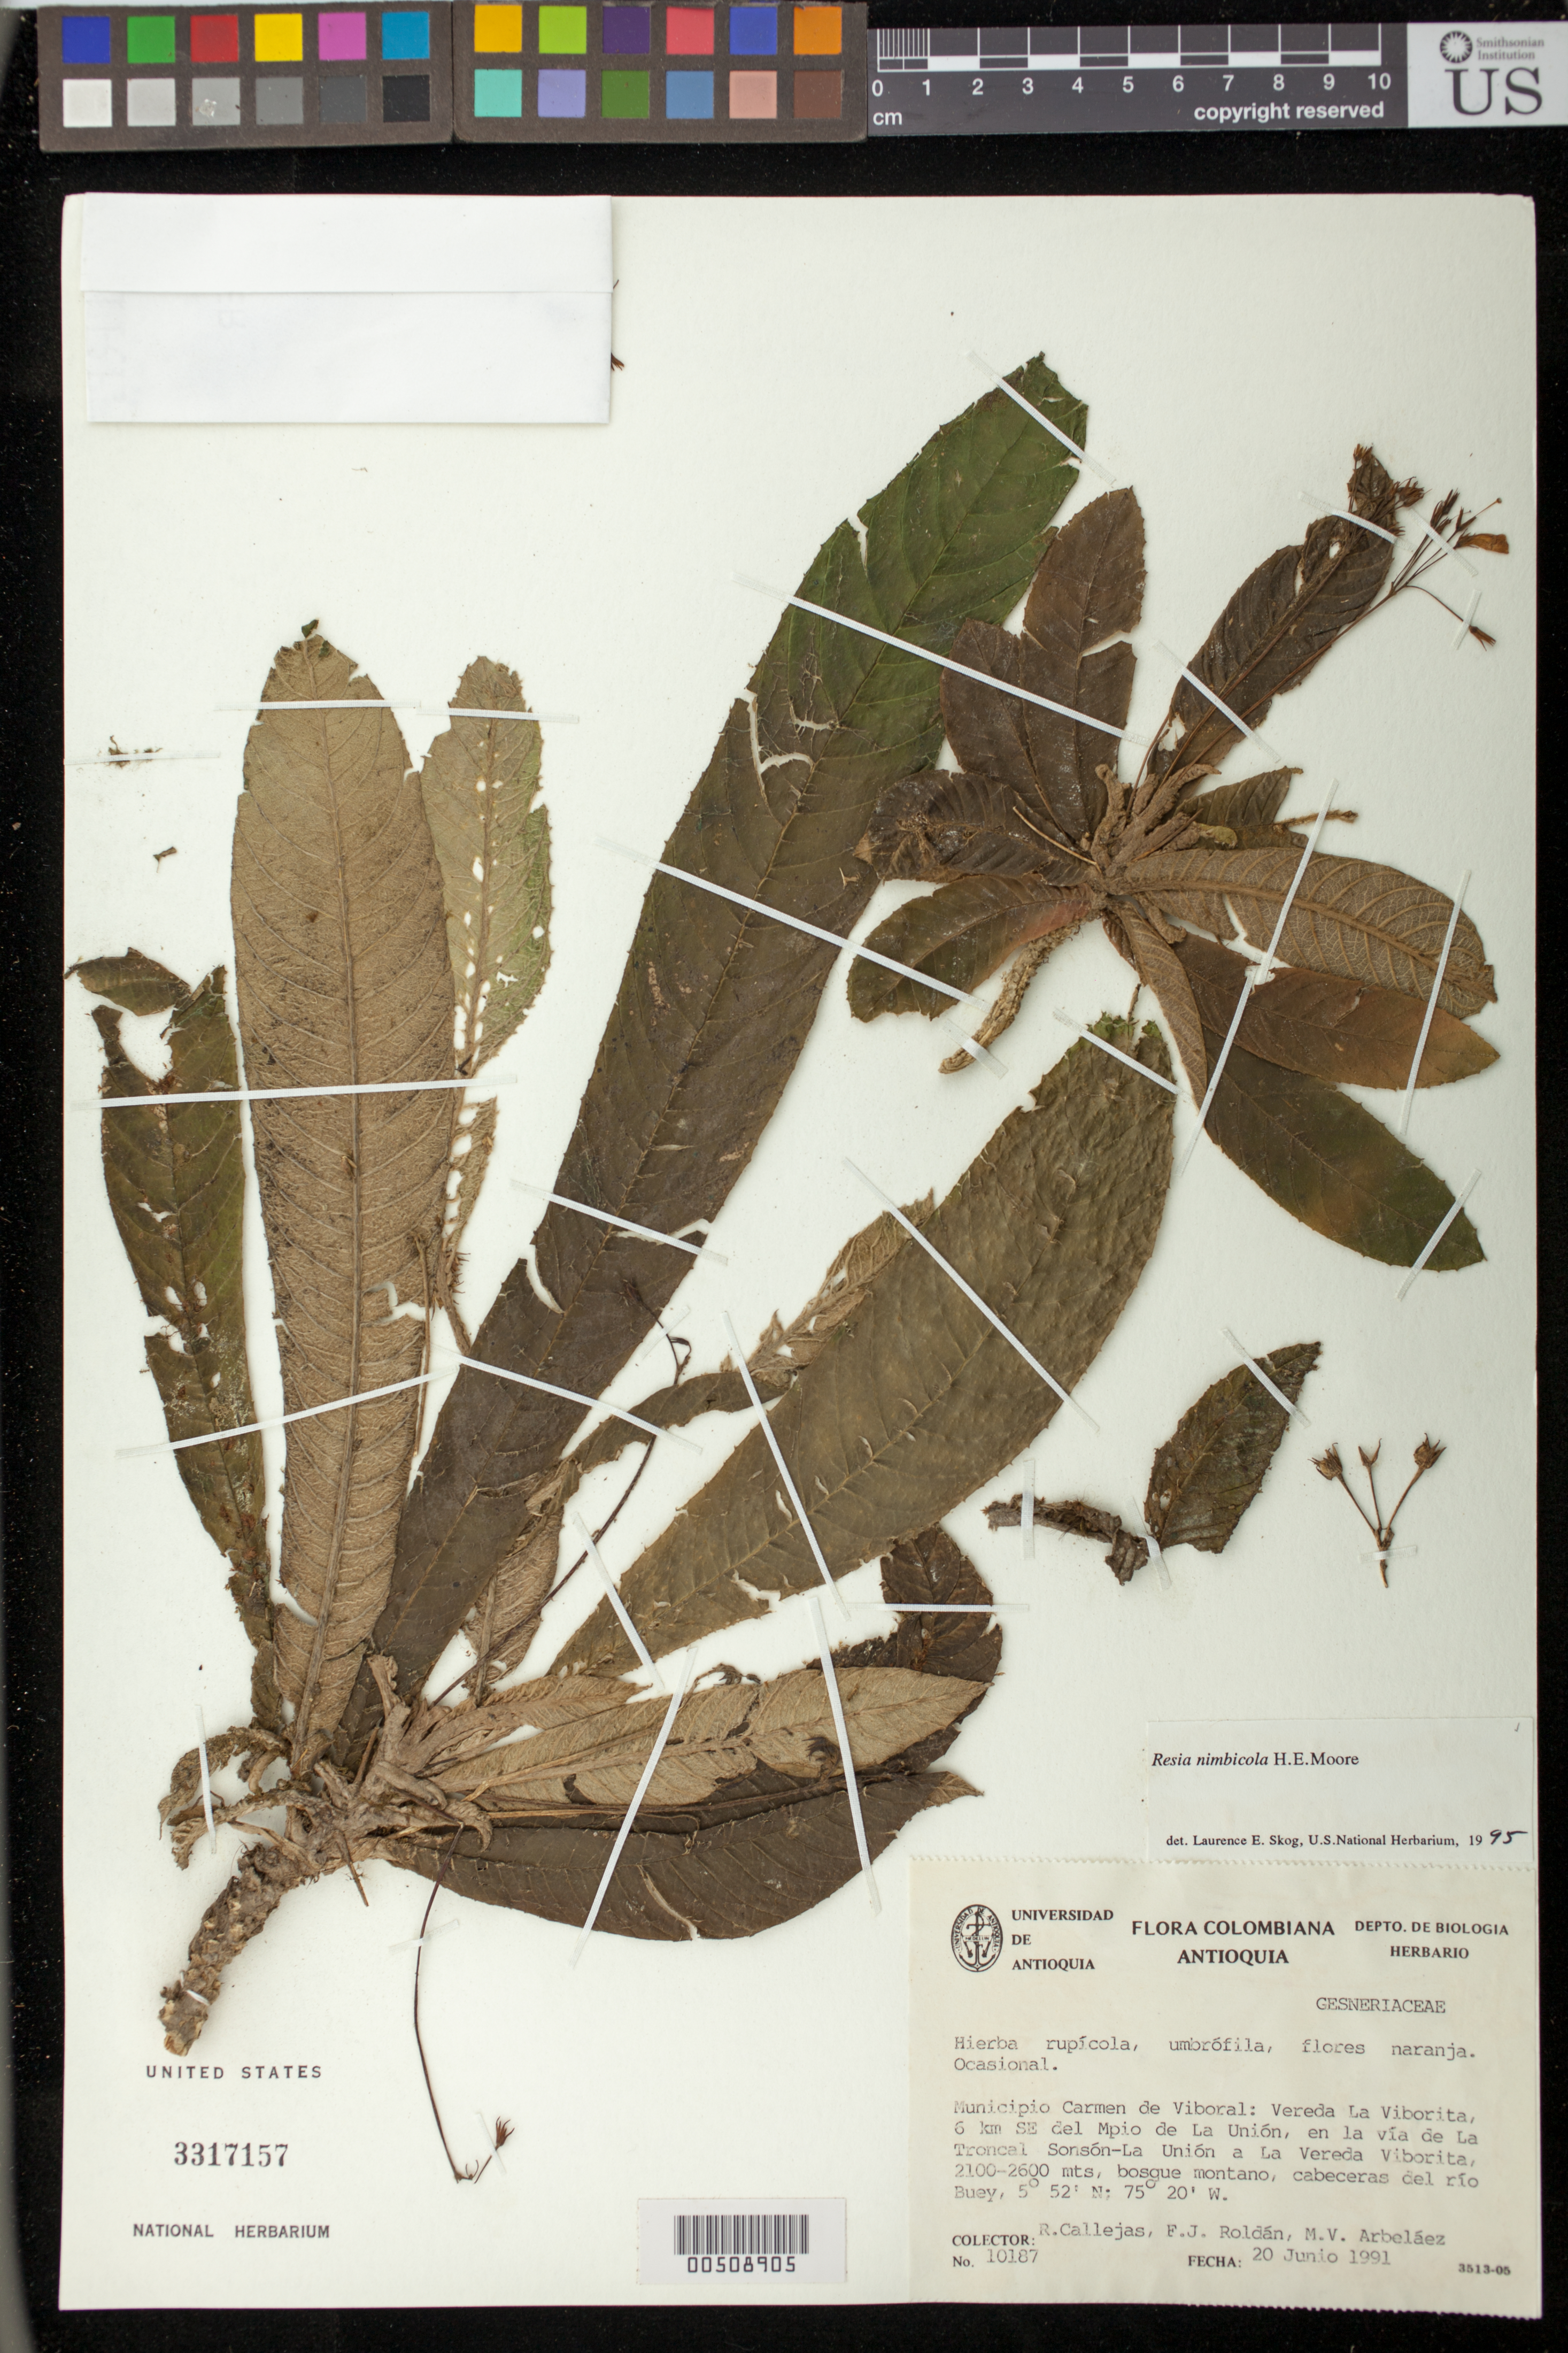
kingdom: Plantae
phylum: Tracheophyta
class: Magnoliopsida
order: Lamiales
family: Gesneriaceae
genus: Resia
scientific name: Resia nimbicola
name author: H.E. Moore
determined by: Skog, Laurence E.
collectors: R. Callejas, F. J. Roldán & M. Arbelaez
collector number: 10187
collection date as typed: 20 Jun 1991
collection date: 1991-06-20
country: Colombia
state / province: Antioquia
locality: Mpio. Carmen de Viboral: Vereda La Viborita, 6 km SE del Pmio de La Unión a La Vereda Viborita, cabeceras del río Buey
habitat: bosque montano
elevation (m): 2100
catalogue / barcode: US 3317157